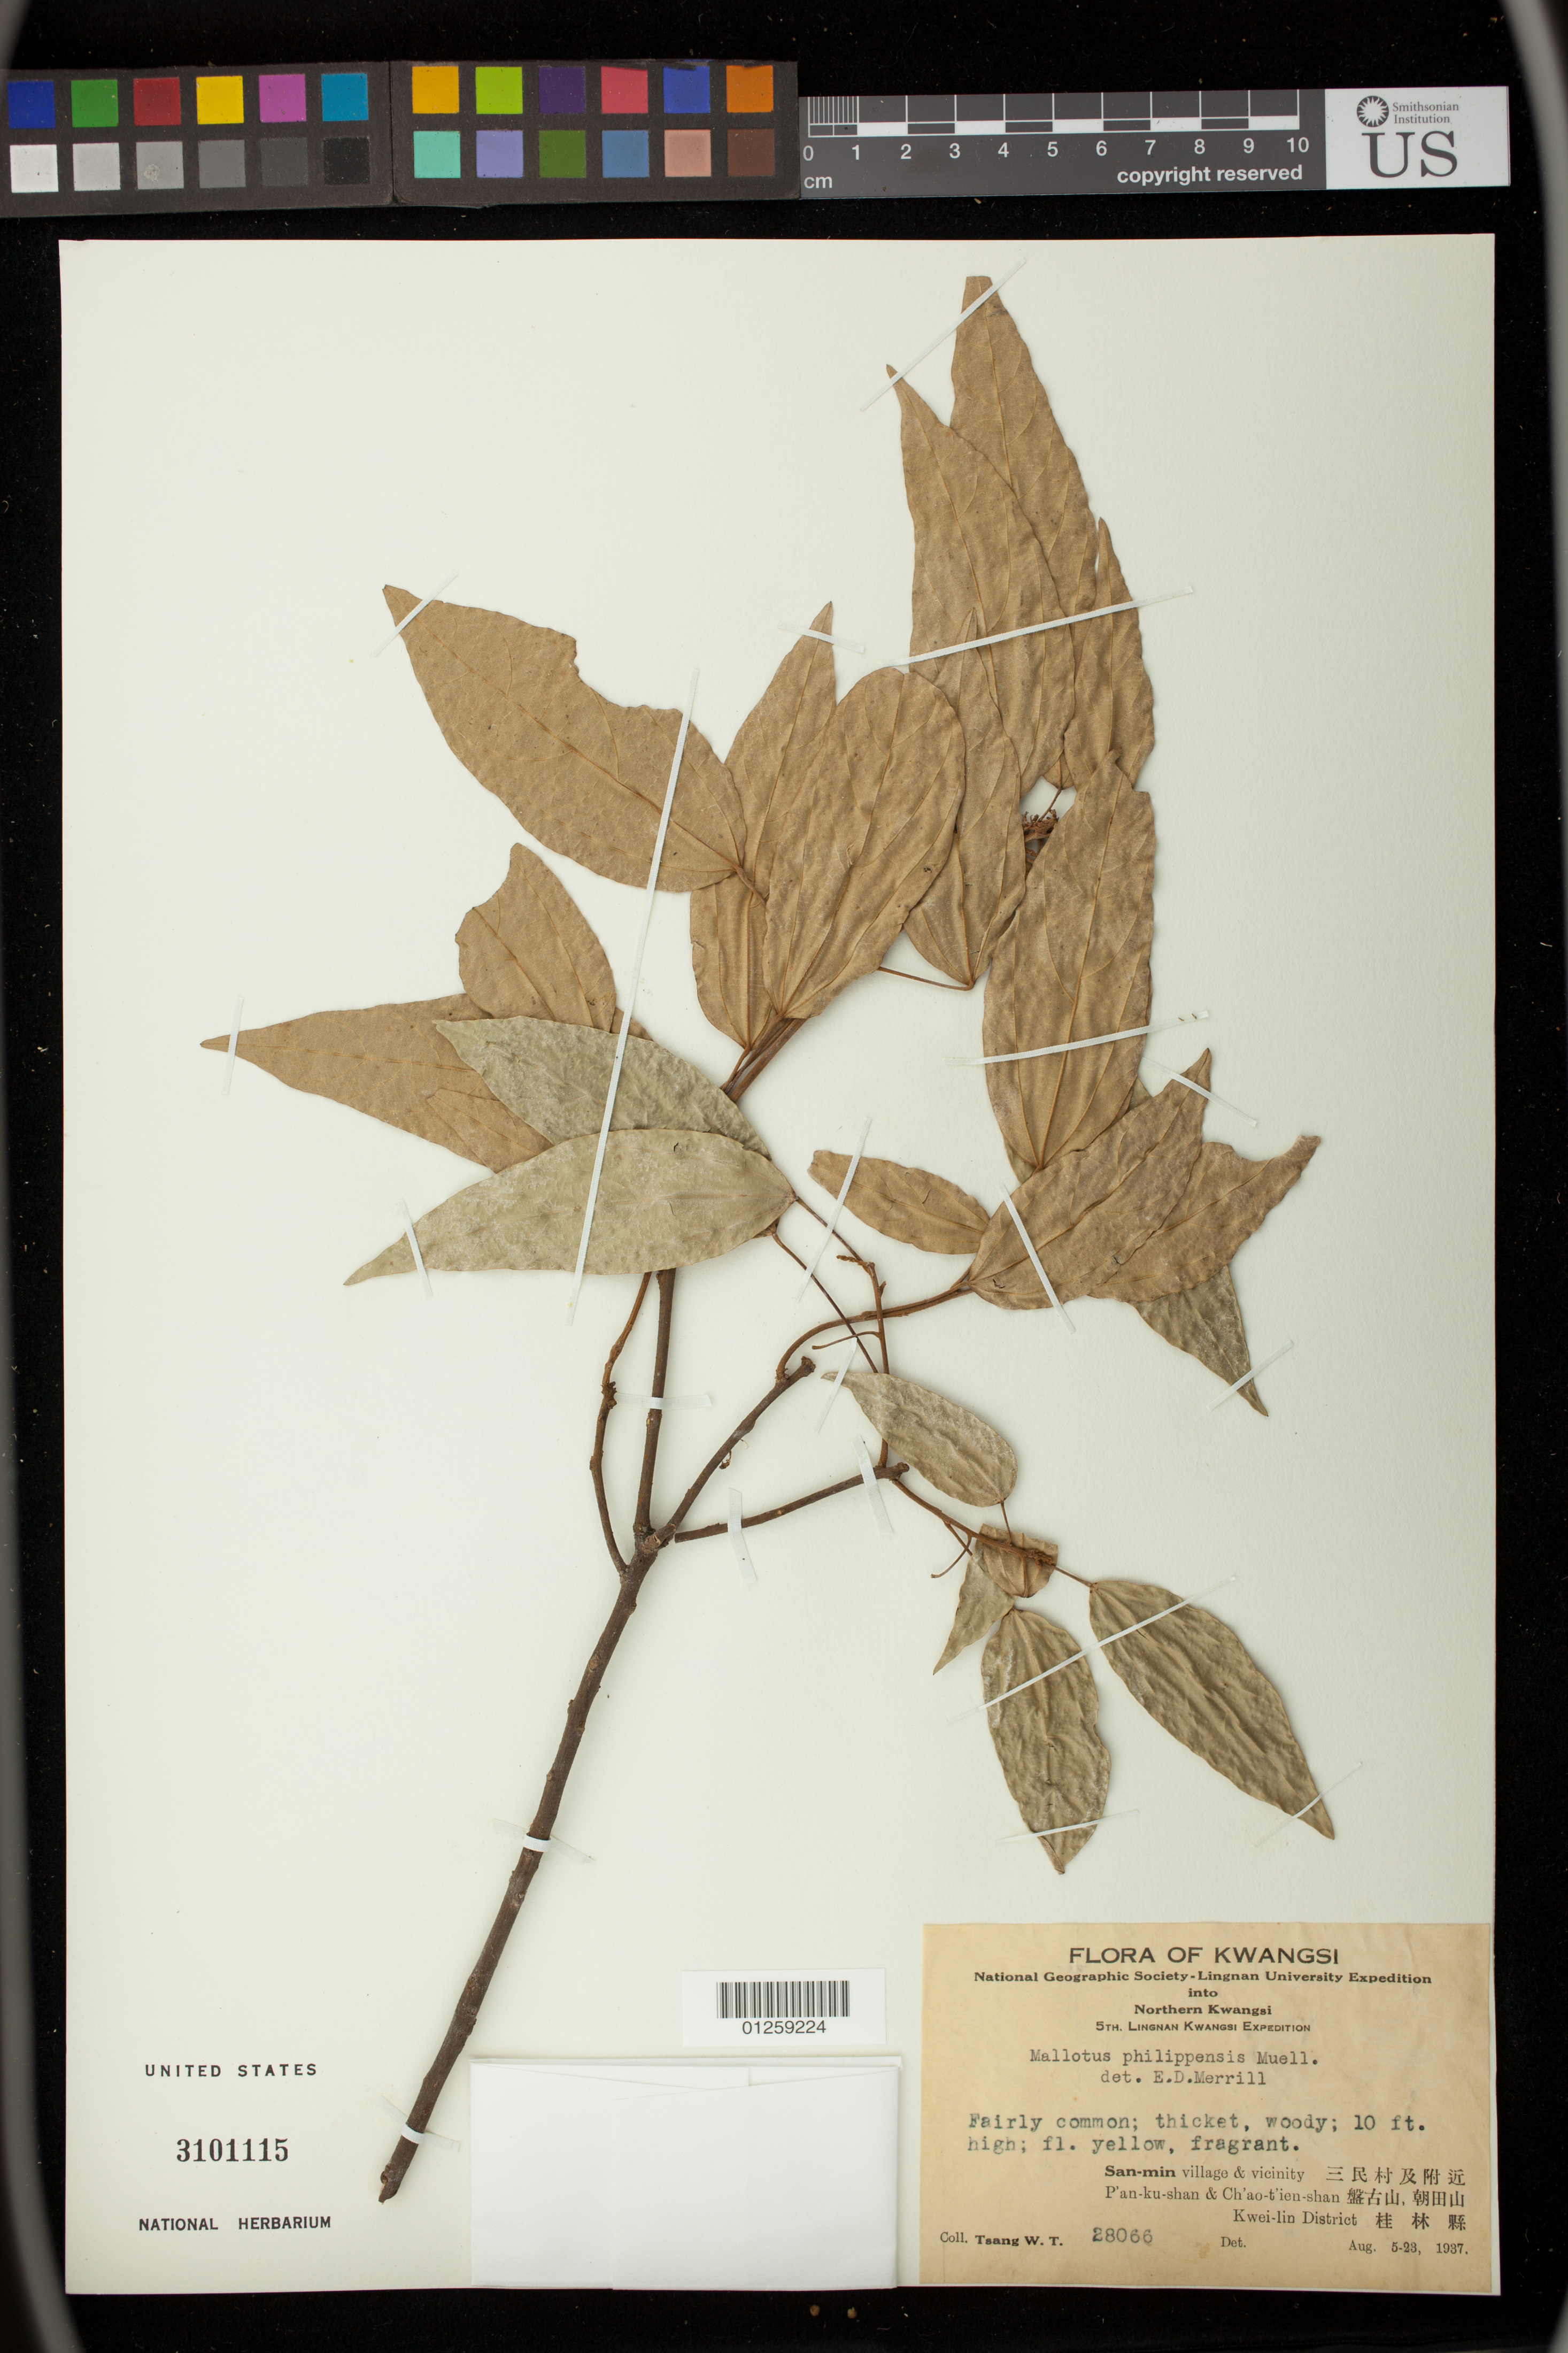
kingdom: Plantae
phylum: Tracheophyta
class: Magnoliopsida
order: Malpighiales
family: Euphorbiaceae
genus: Mallotus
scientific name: Mallotus philippensis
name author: (Lam.) Müll. Arg.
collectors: W. T. Tsang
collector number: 28066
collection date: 1937-08-05/1937-08-23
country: China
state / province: Guangxi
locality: Guilin. San-min village & vicinity,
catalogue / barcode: US 3101115